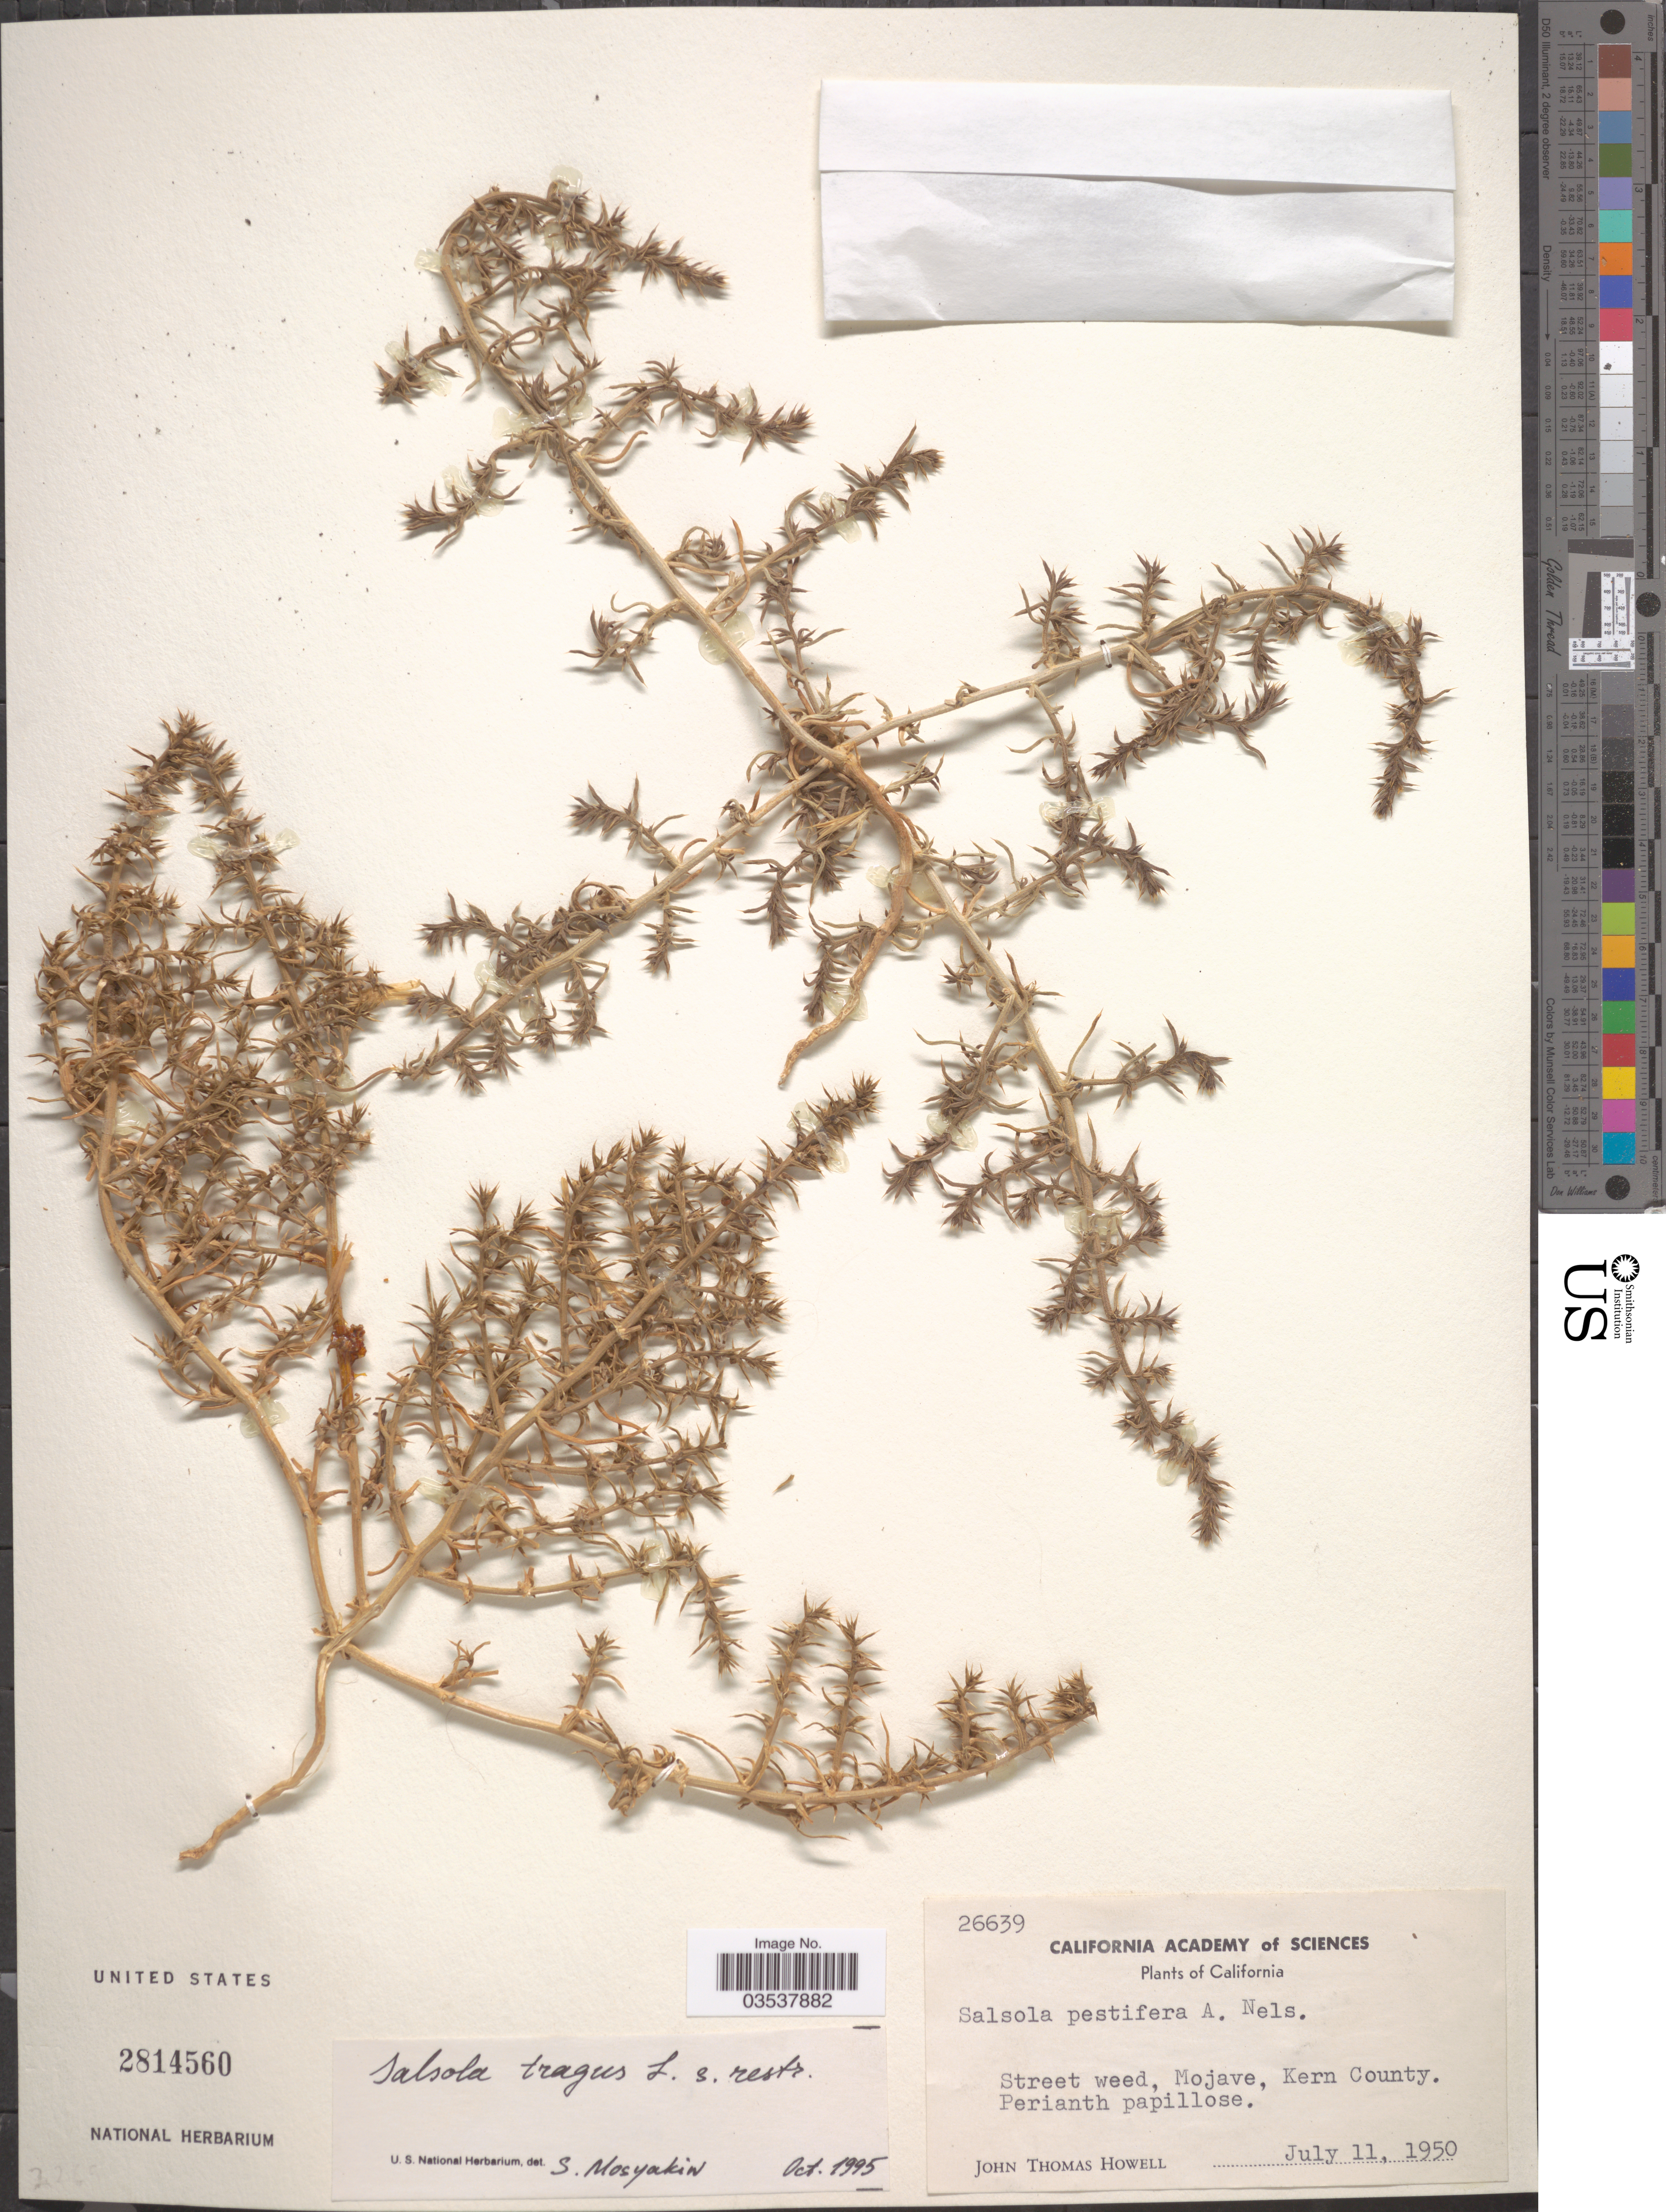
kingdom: Plantae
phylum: Tracheophyta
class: Magnoliopsida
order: Caryophyllales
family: Amaranthaceae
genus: Salsola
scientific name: Salsola pestifer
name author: A. Nelson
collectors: J. T. Howell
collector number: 26639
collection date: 1950-07-11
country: United States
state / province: California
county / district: Kern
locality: Mojave, Kern County.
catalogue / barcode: US 2814560